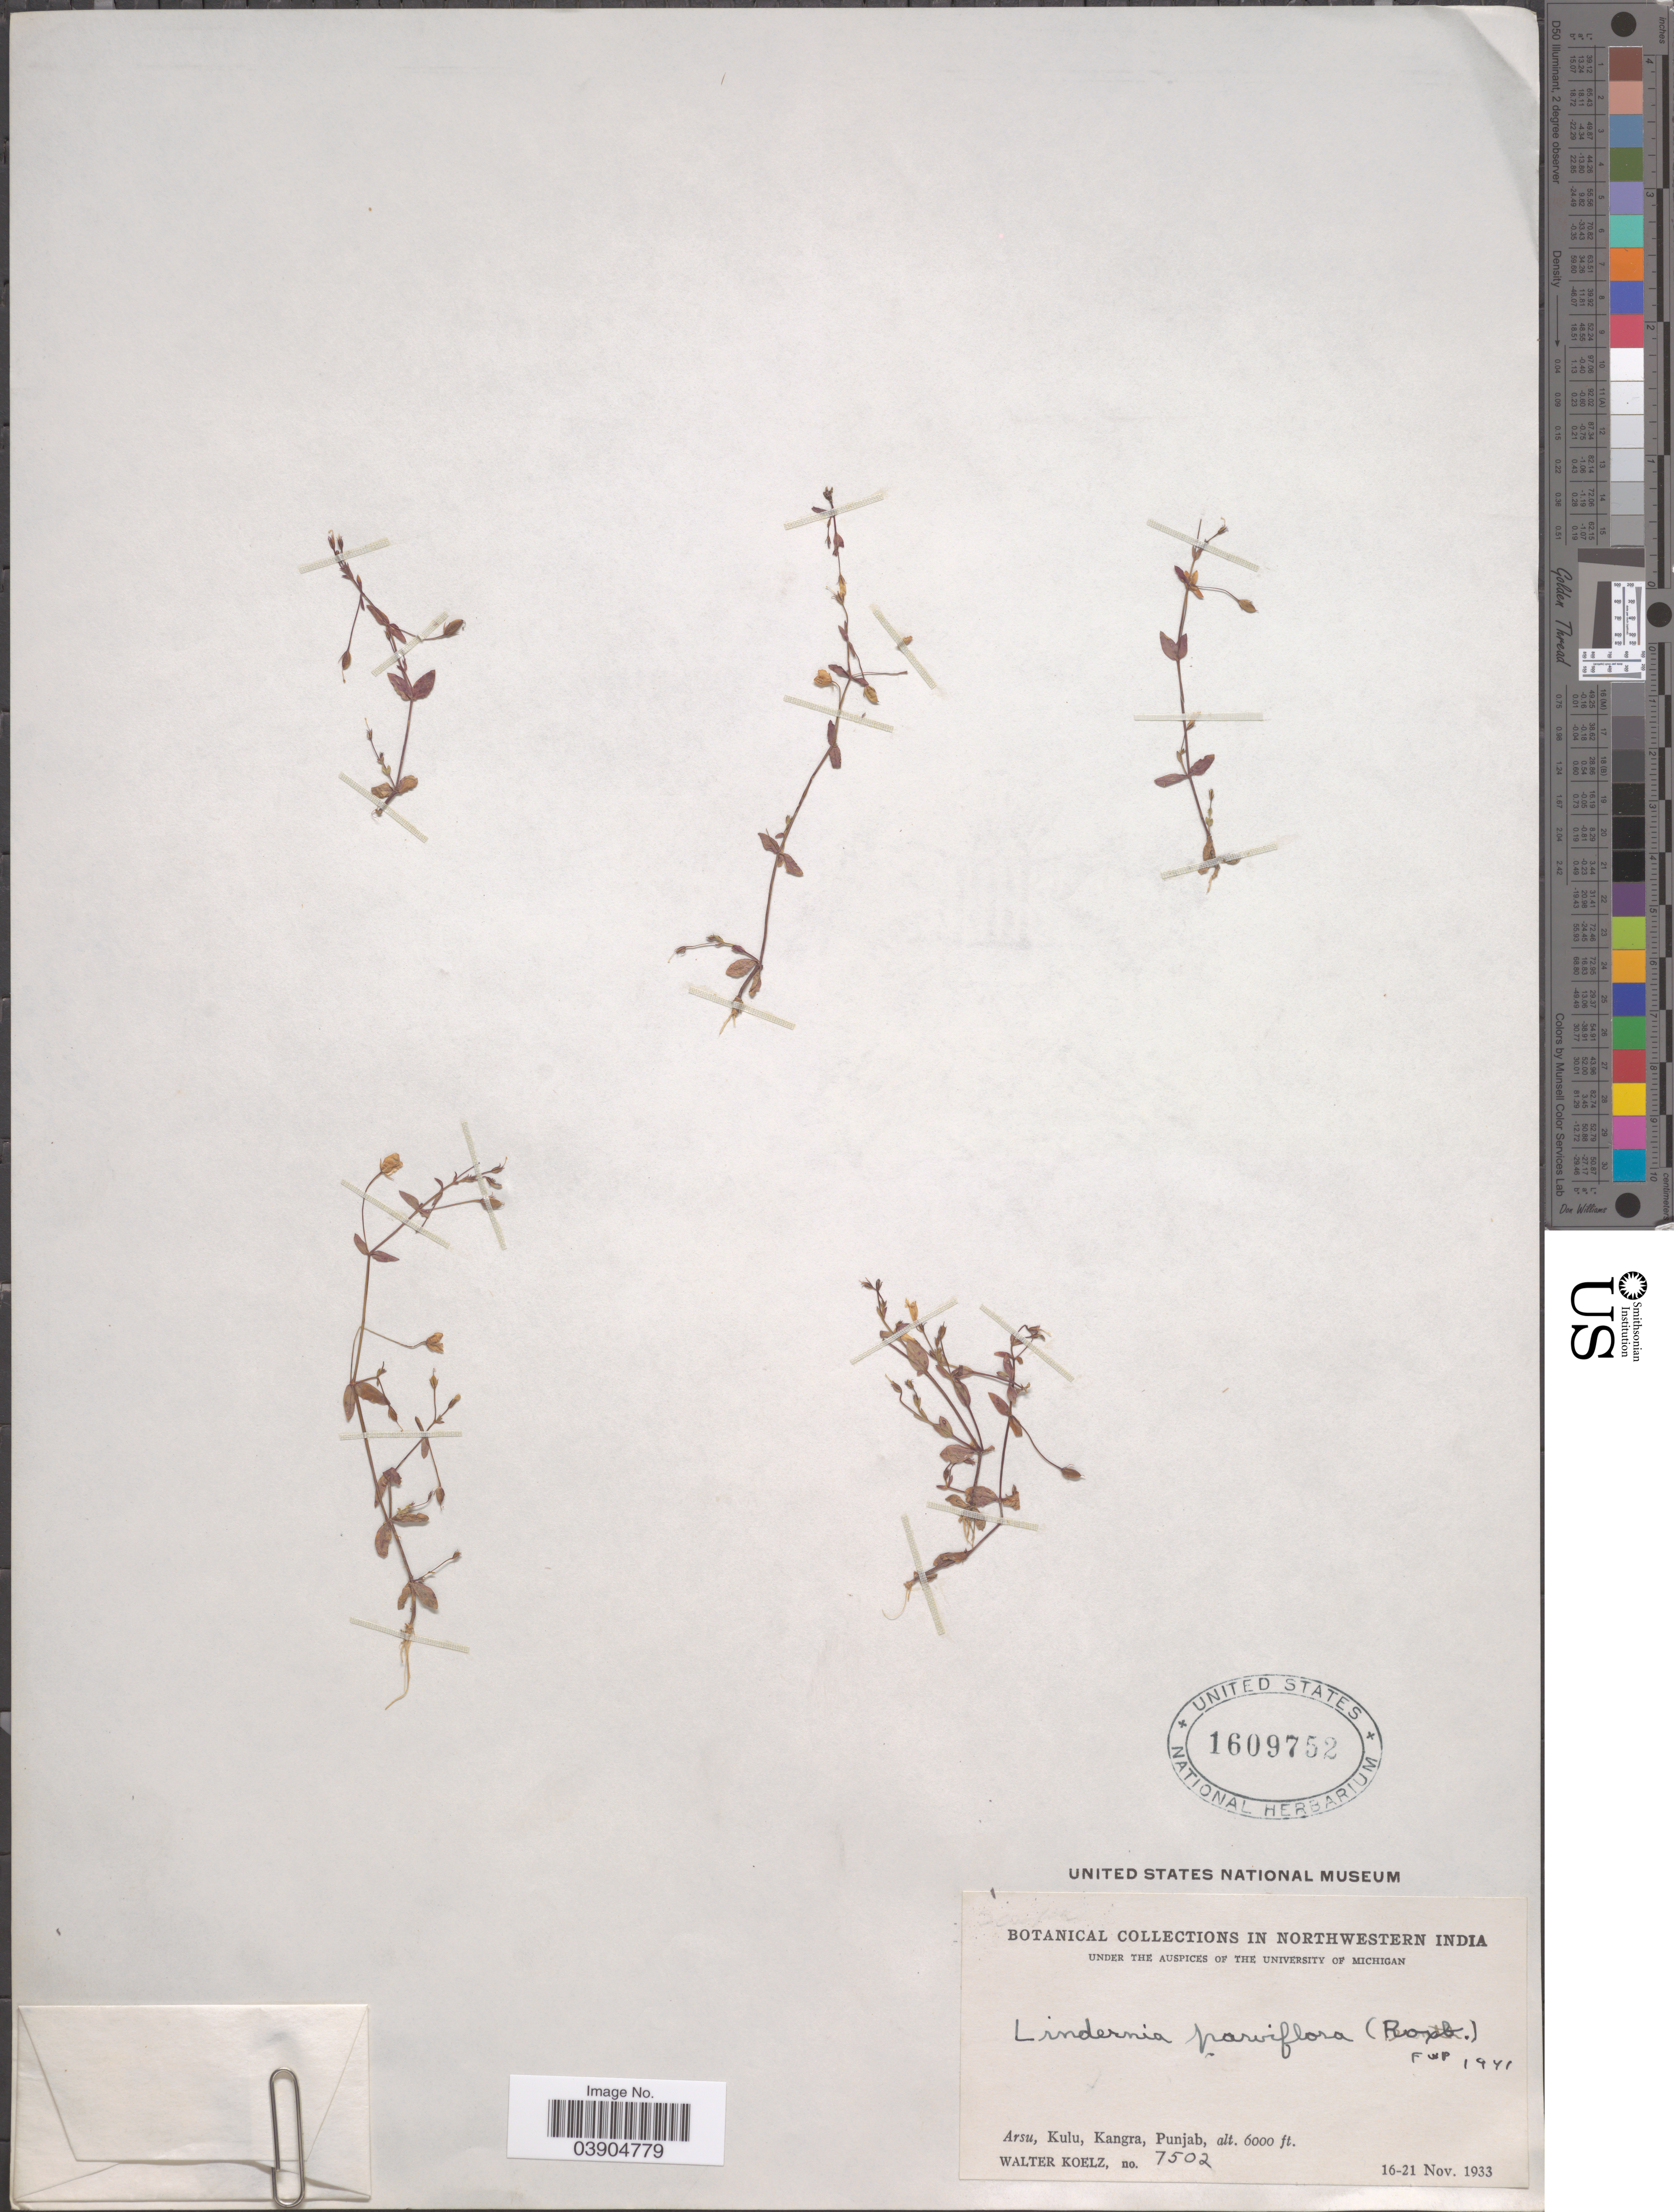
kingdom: Plantae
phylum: Tracheophyta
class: Magnoliopsida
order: Lamiales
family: Linderniaceae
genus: Lindernia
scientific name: Lindernia parviflora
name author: Haines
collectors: W. N. Koelz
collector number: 7502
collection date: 1933-11-16/1933-11-21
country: India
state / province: Punjab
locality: Northwestern India. Arsu, Kulu, Kangra.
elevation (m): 1829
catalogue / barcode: US 1609752